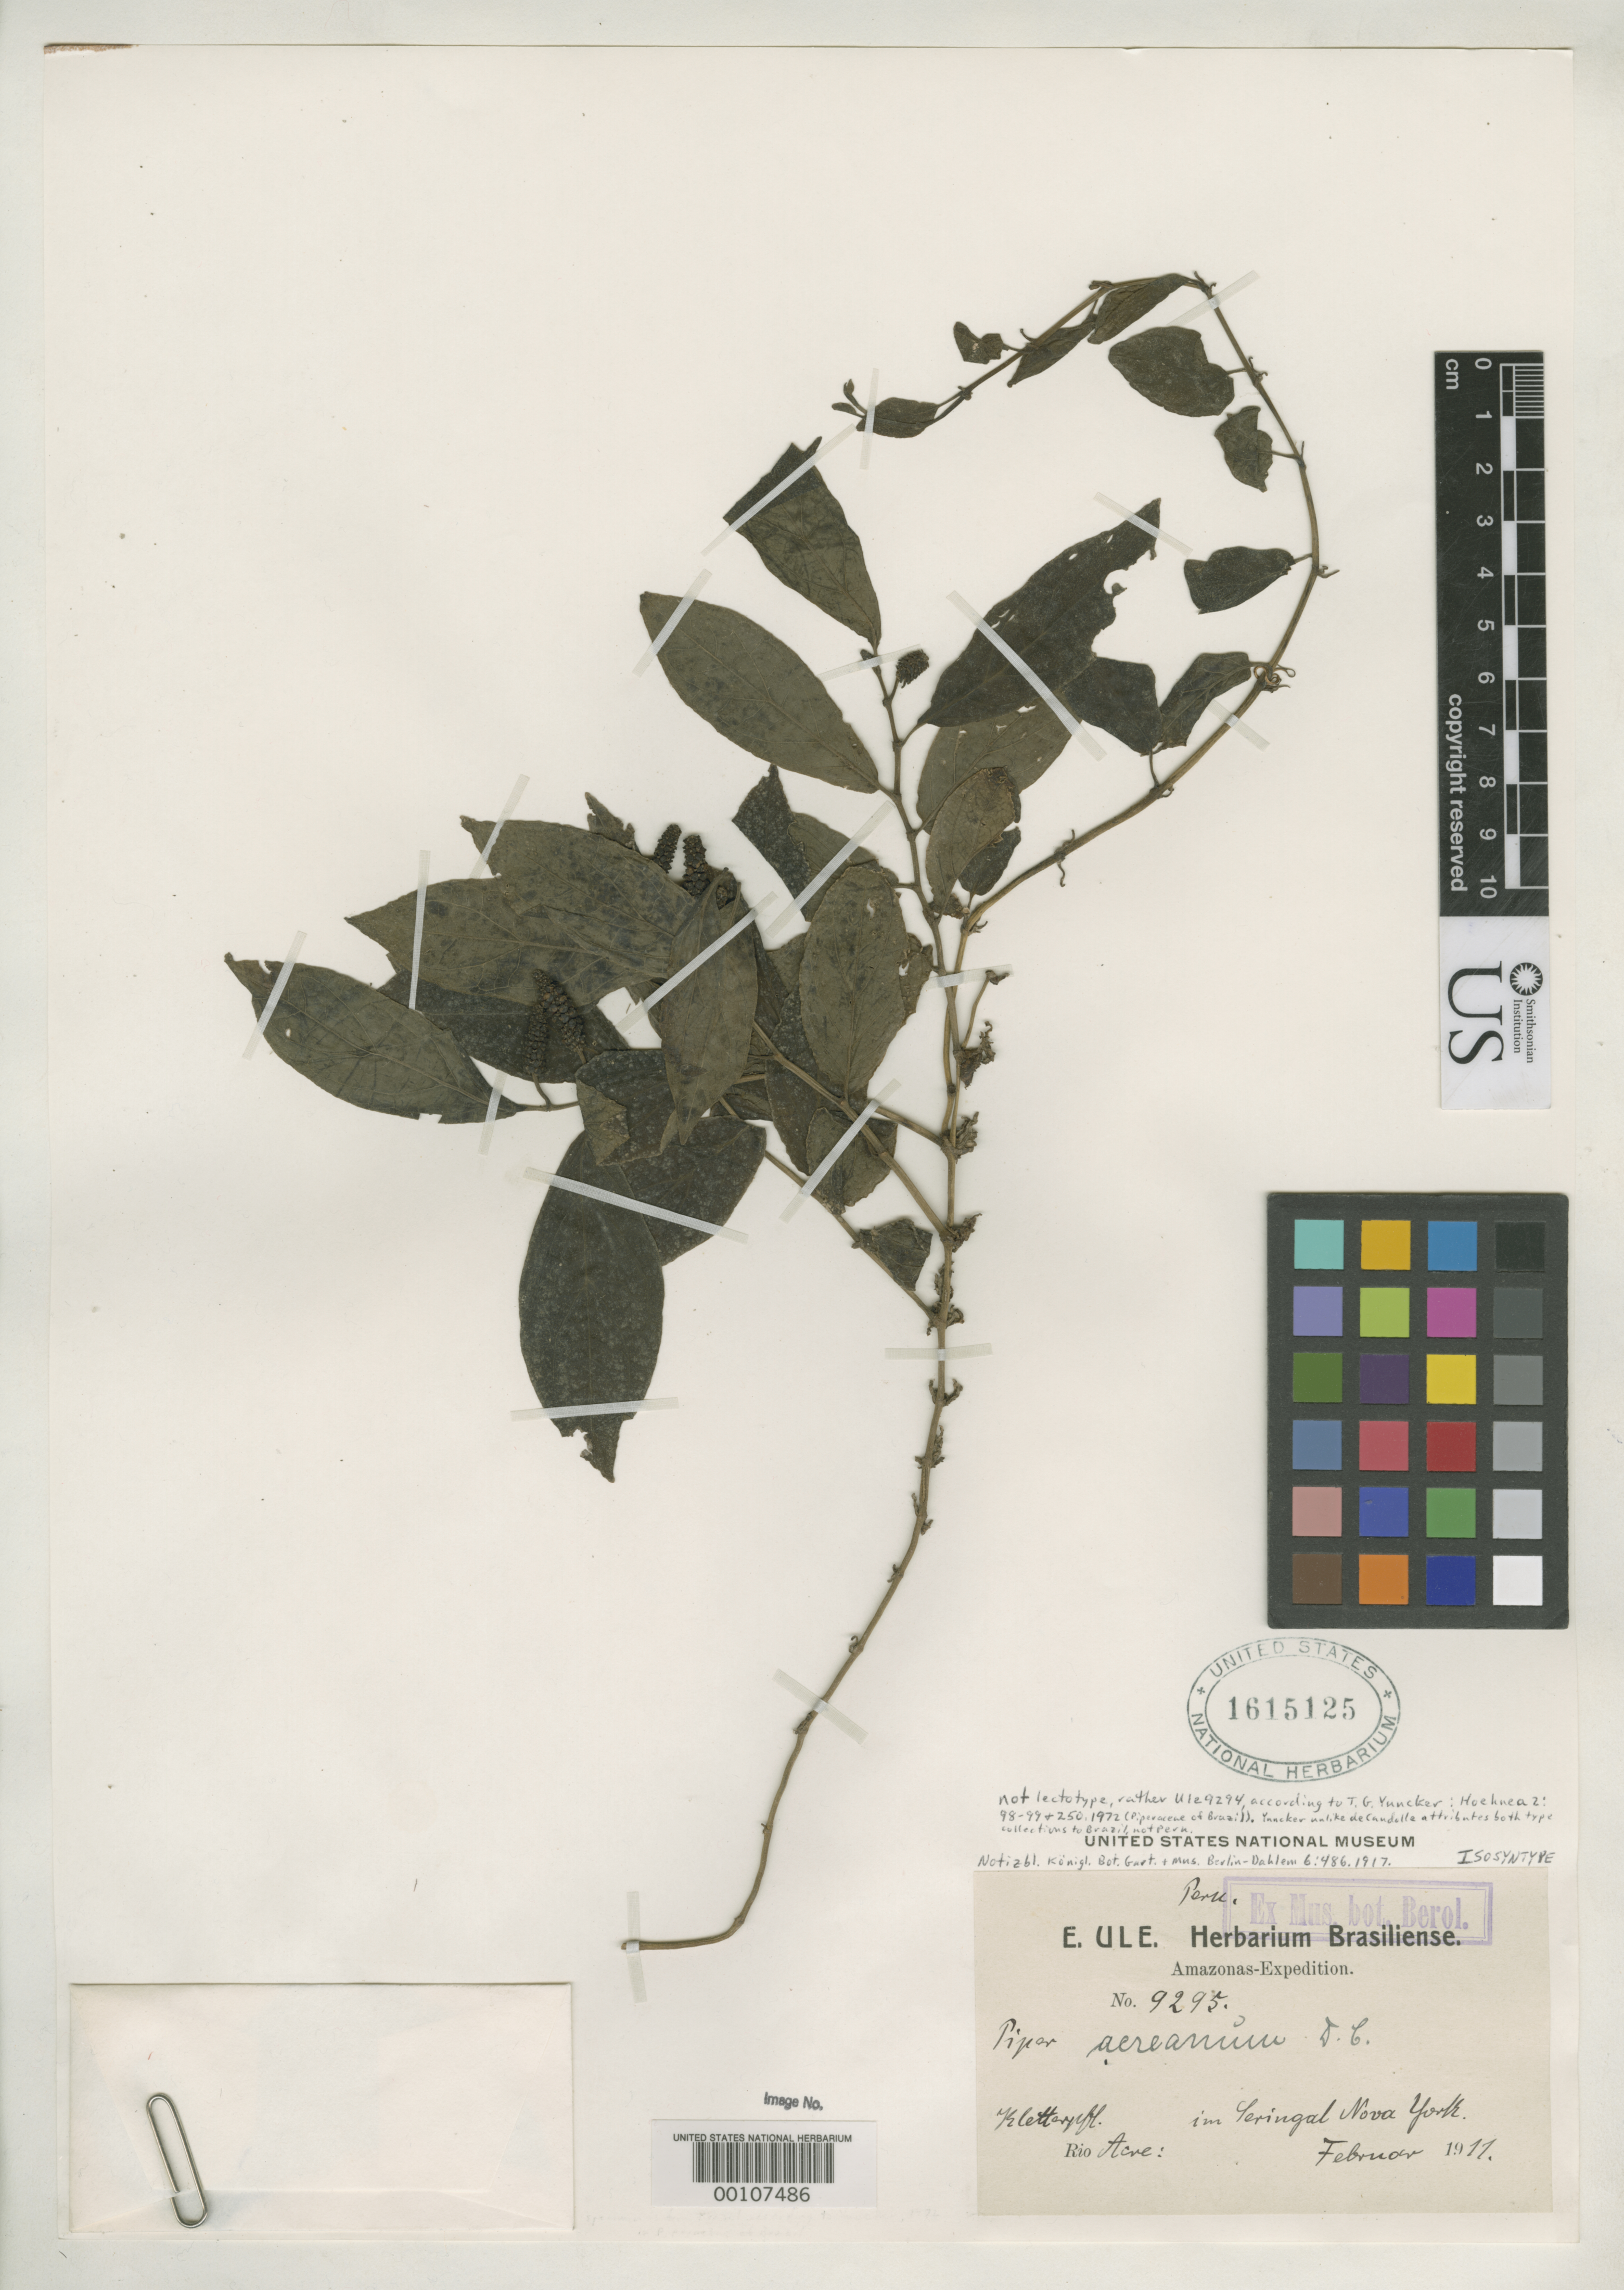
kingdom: Plantae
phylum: Tracheophyta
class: Magnoliopsida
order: Piperales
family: Piperaceae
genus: Piper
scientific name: Piper acreanum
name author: C. DC.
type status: Isosyntype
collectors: E. H. Ule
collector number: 9295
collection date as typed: Feb 1911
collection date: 1911-02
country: Brazil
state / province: Amazonas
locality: Rio Acre, in Seringal Nova York.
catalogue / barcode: US 1615125